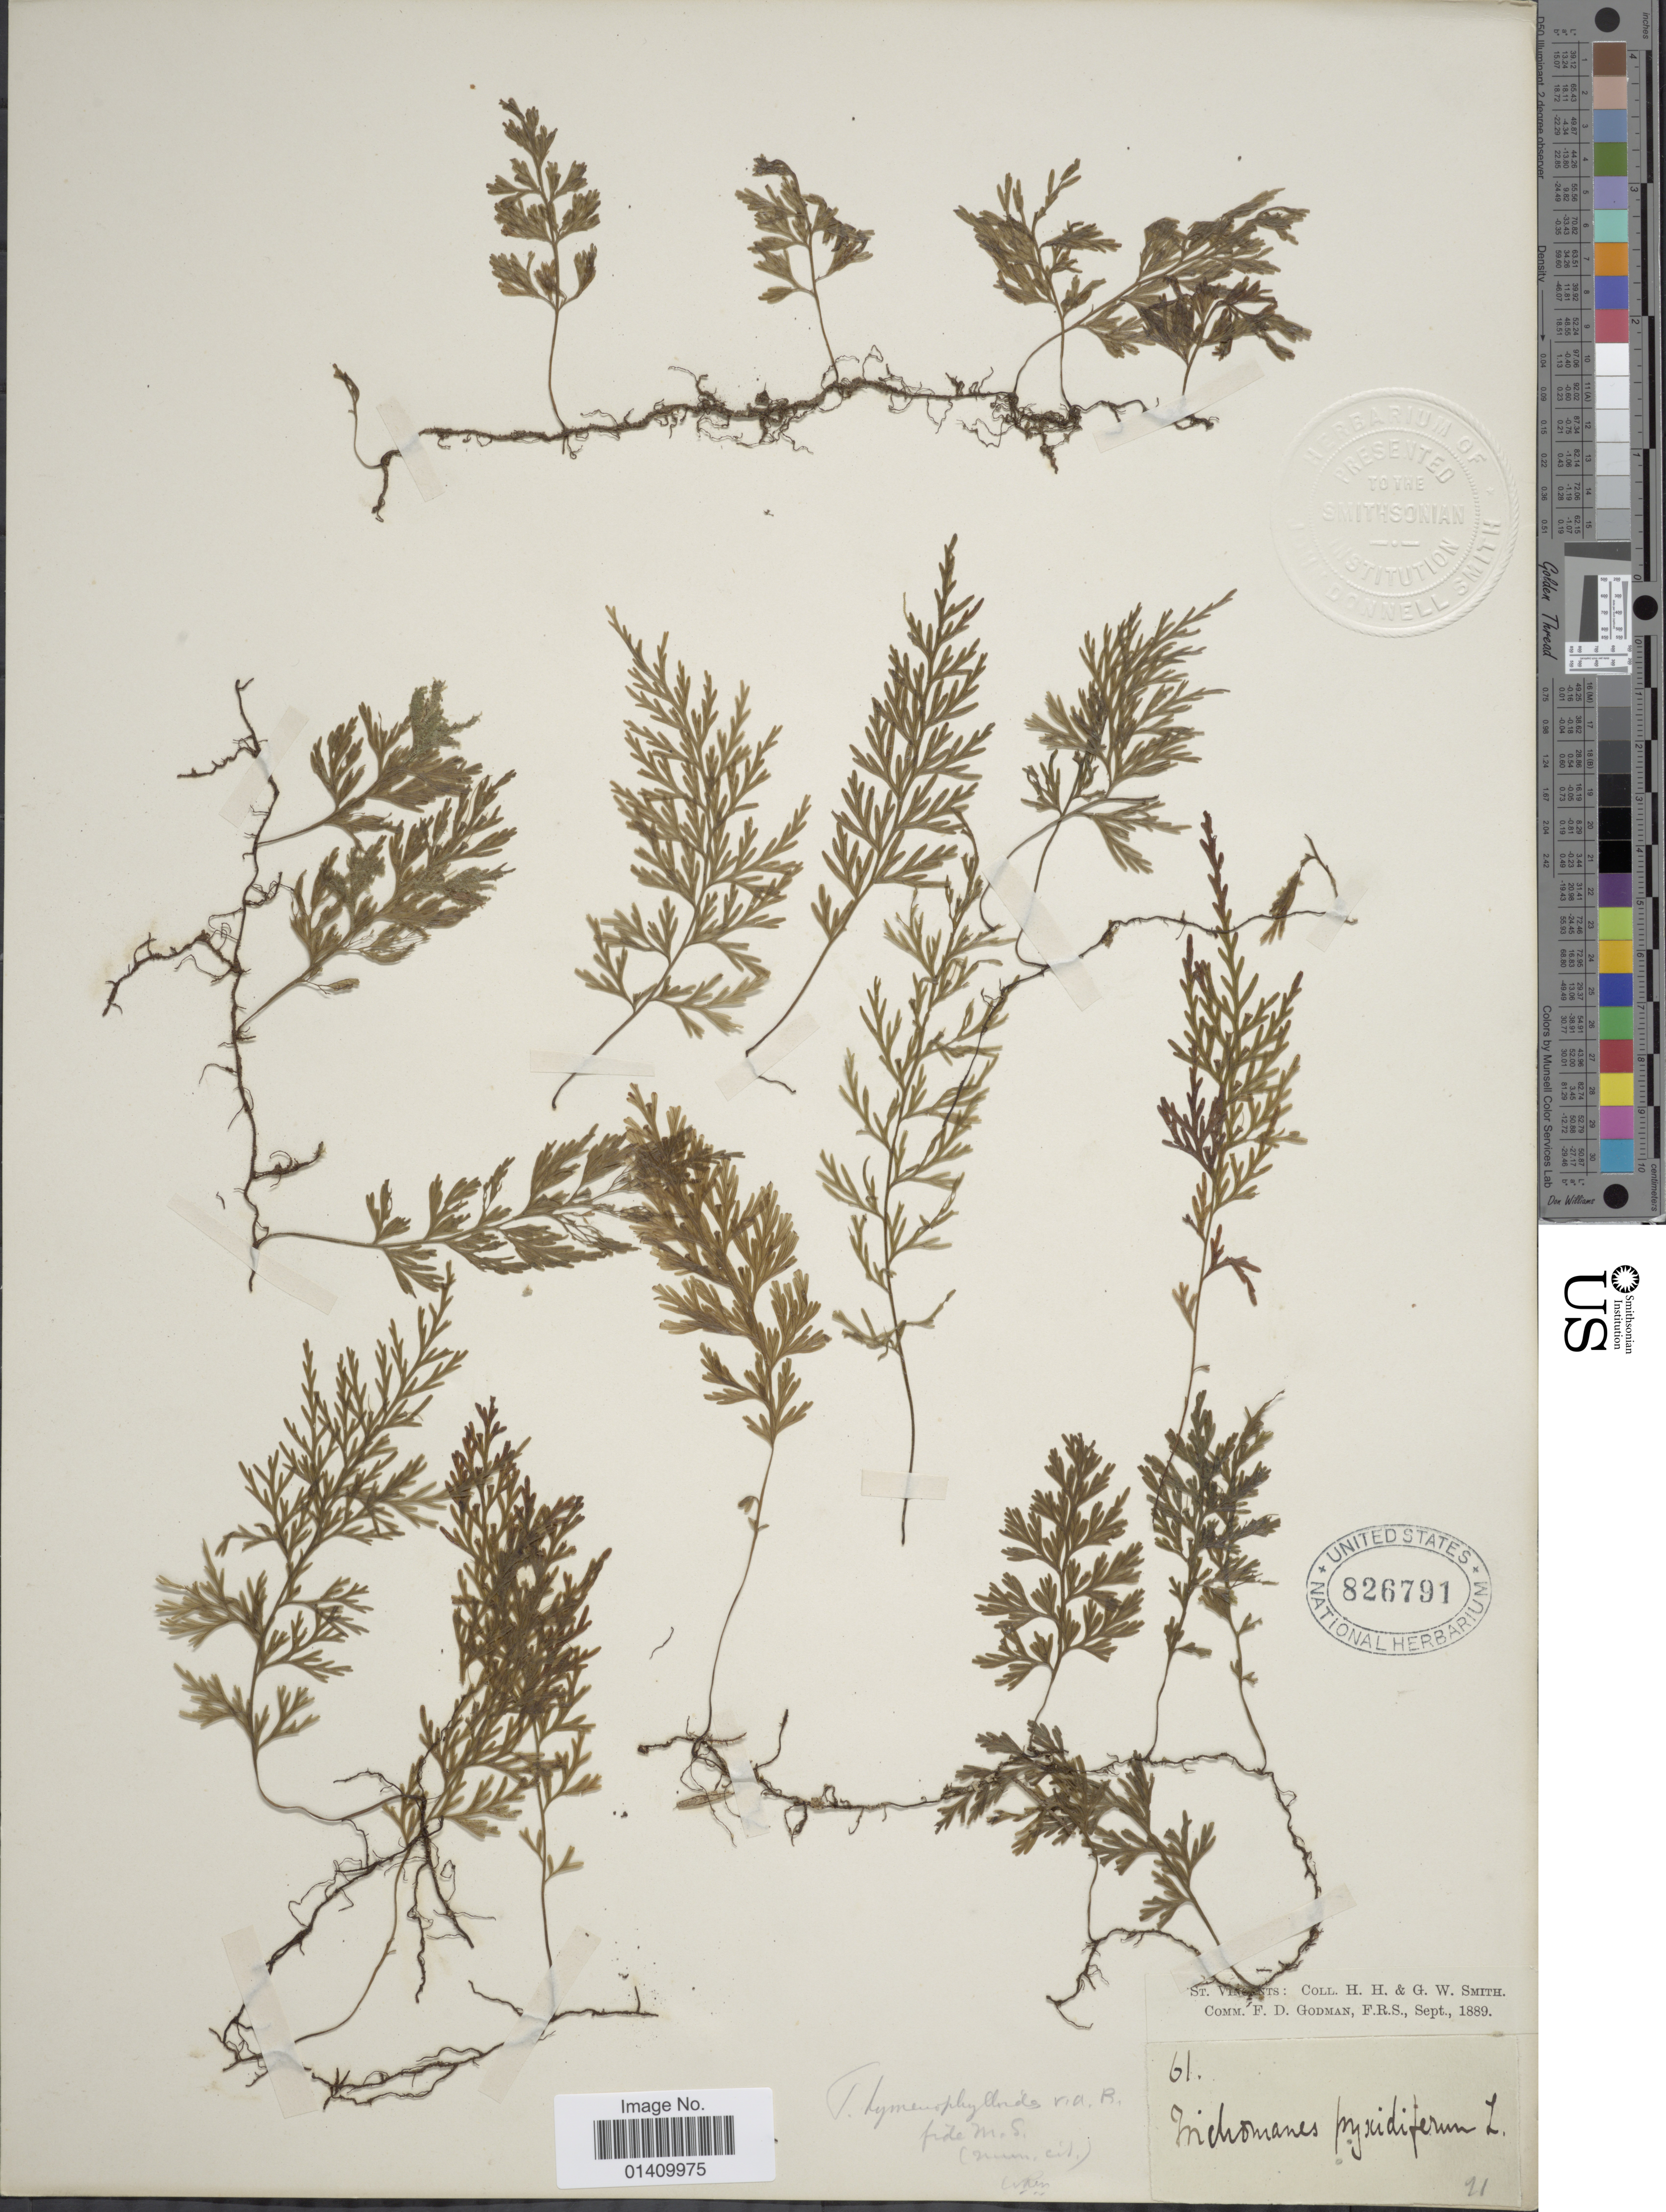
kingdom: Plantae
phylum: Tracheophyta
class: Polypodiopsida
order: Hymenophyllales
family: Hymenophyllaceae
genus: Polyphlebium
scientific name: Polyphlebium hymenophylloides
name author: (Bosch) Ebihara & Dubuisson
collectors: H. H. Smith & G. Smith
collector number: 61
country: St. Vincent - Grenadines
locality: St. Vi [interpreted]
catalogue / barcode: US 826791